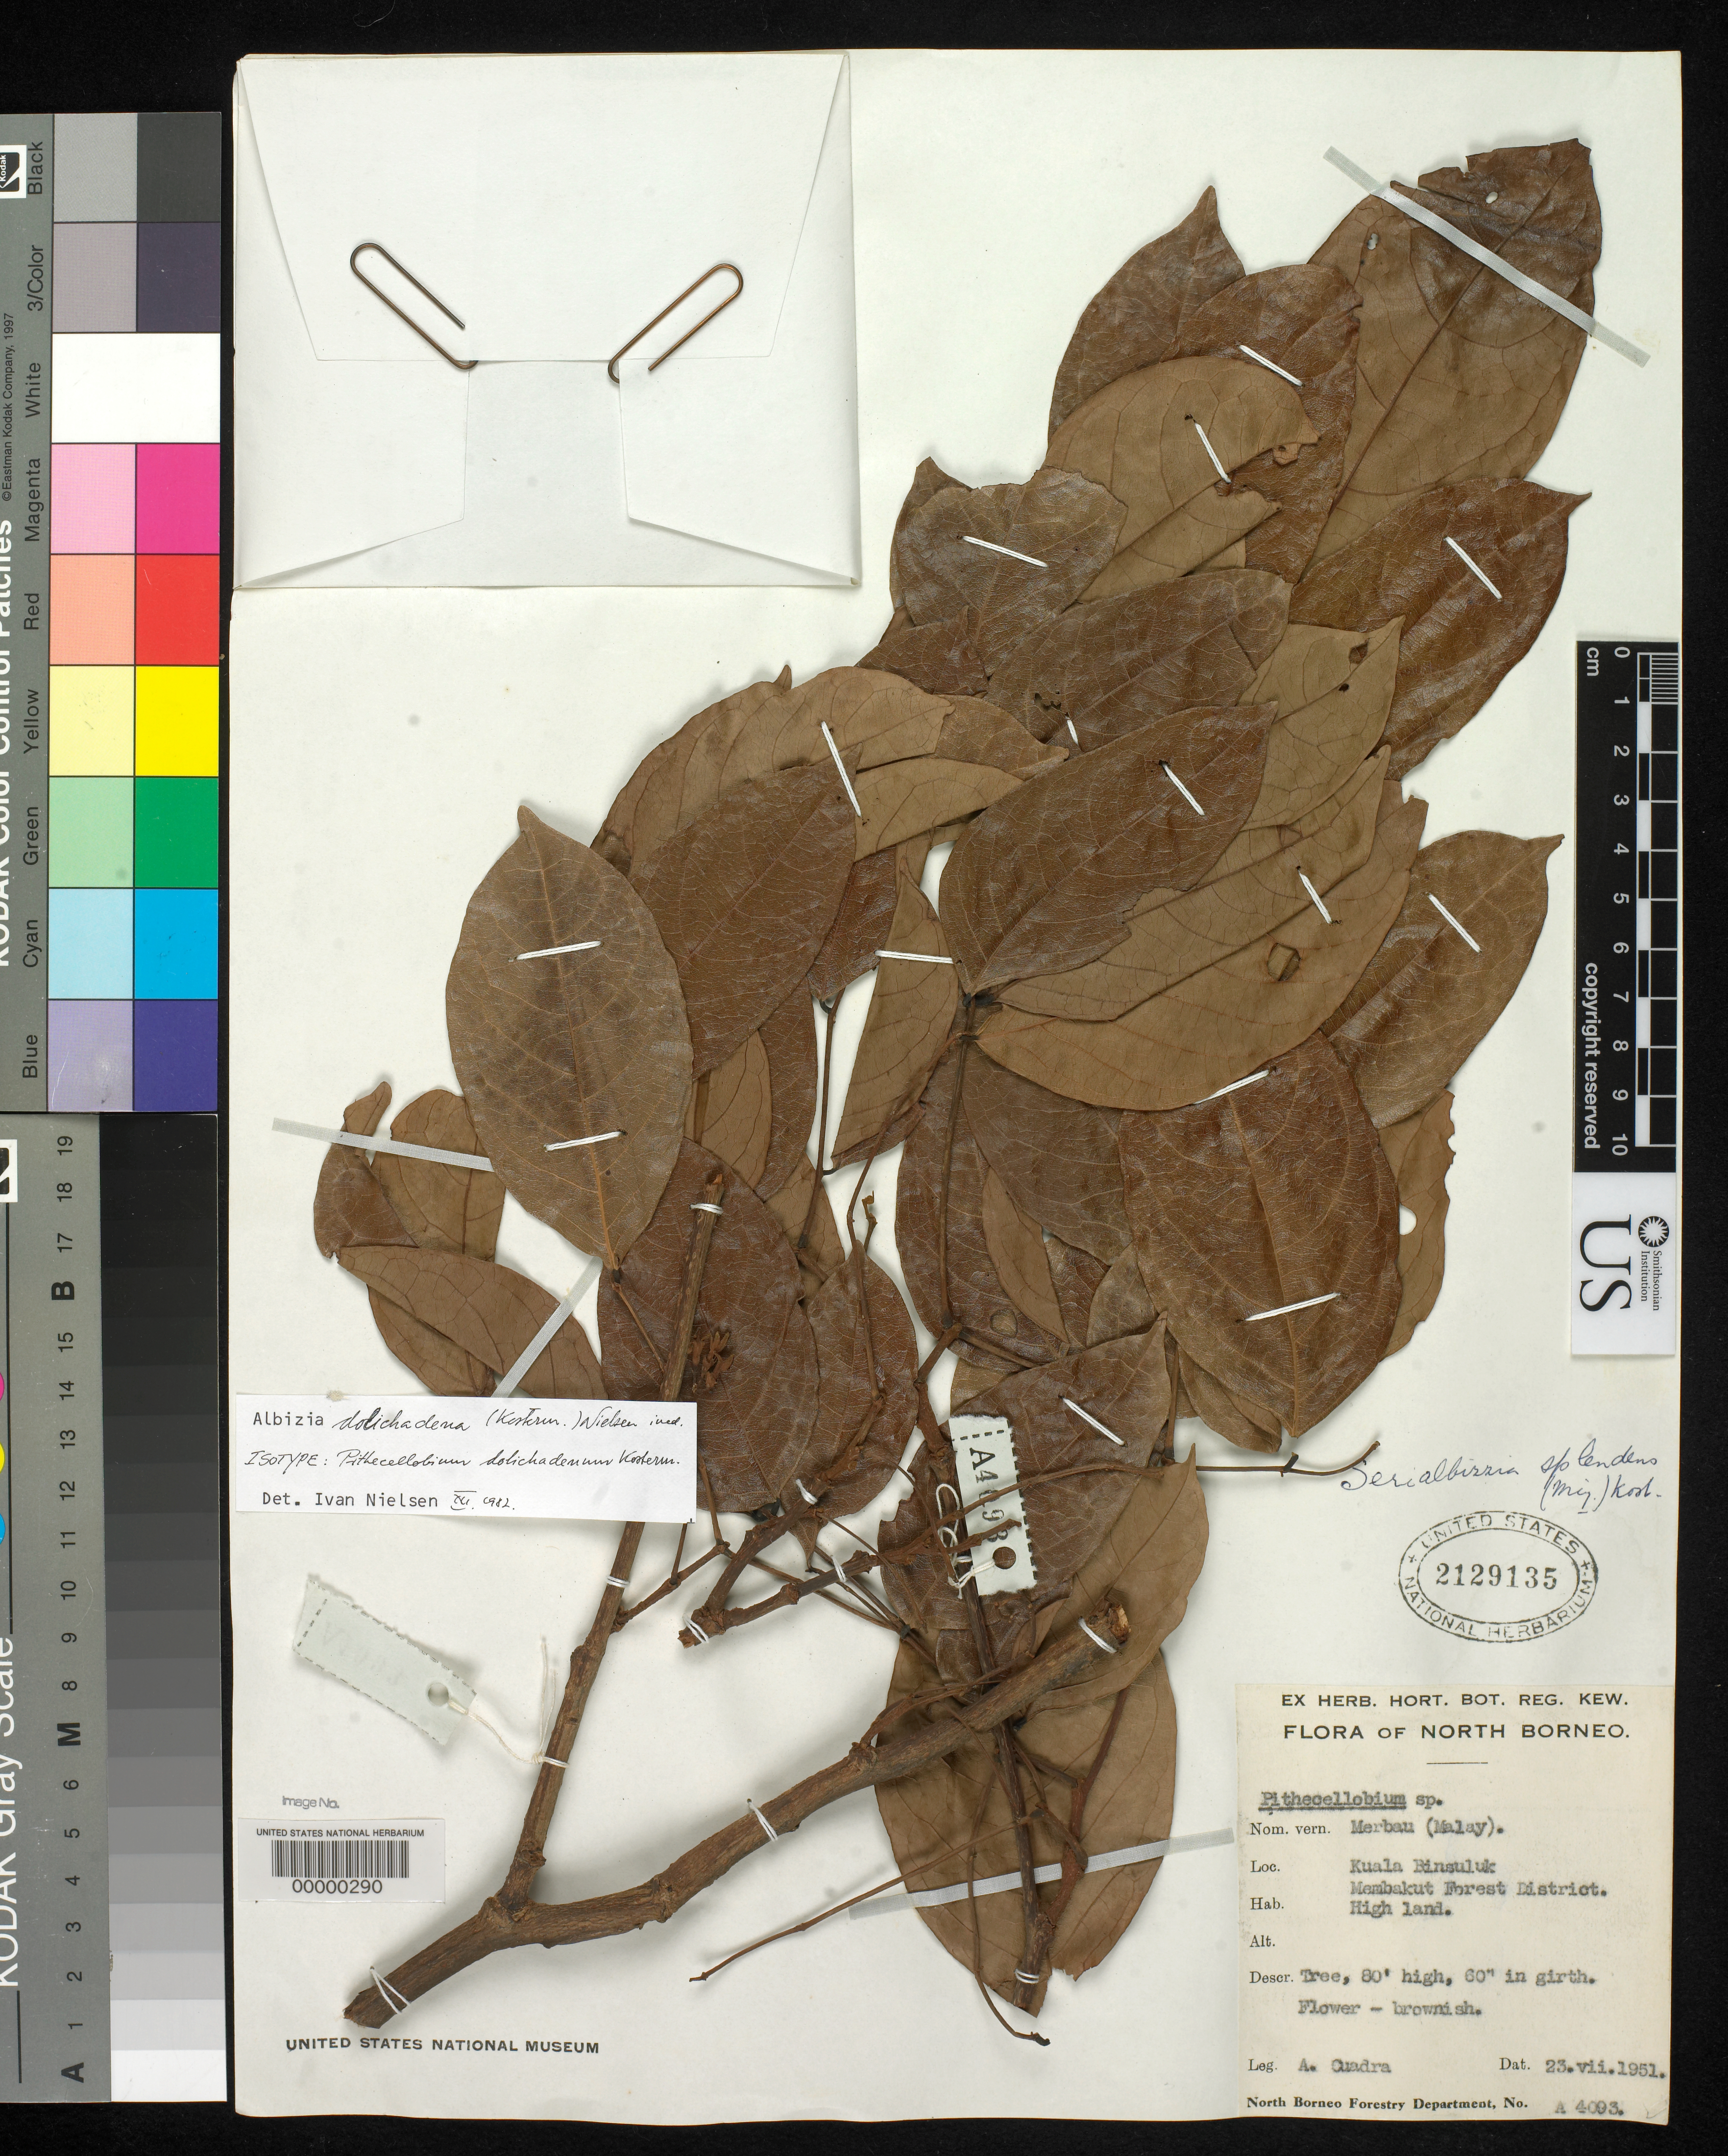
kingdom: Plantae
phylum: Tracheophyta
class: Magnoliopsida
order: Fabales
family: Fabaceae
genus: Pithecellobium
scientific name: Pithecellobium dolichadenum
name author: Kosterm.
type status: Isotype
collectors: A. Cuadra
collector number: A 4093 (Forestry Dept. No.)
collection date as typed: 23 Jul 1951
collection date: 1951-07-23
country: Malaysia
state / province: Sabah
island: Borneo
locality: Kuala Binsuluk, Membakut Forest Distr.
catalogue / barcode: US 2129135